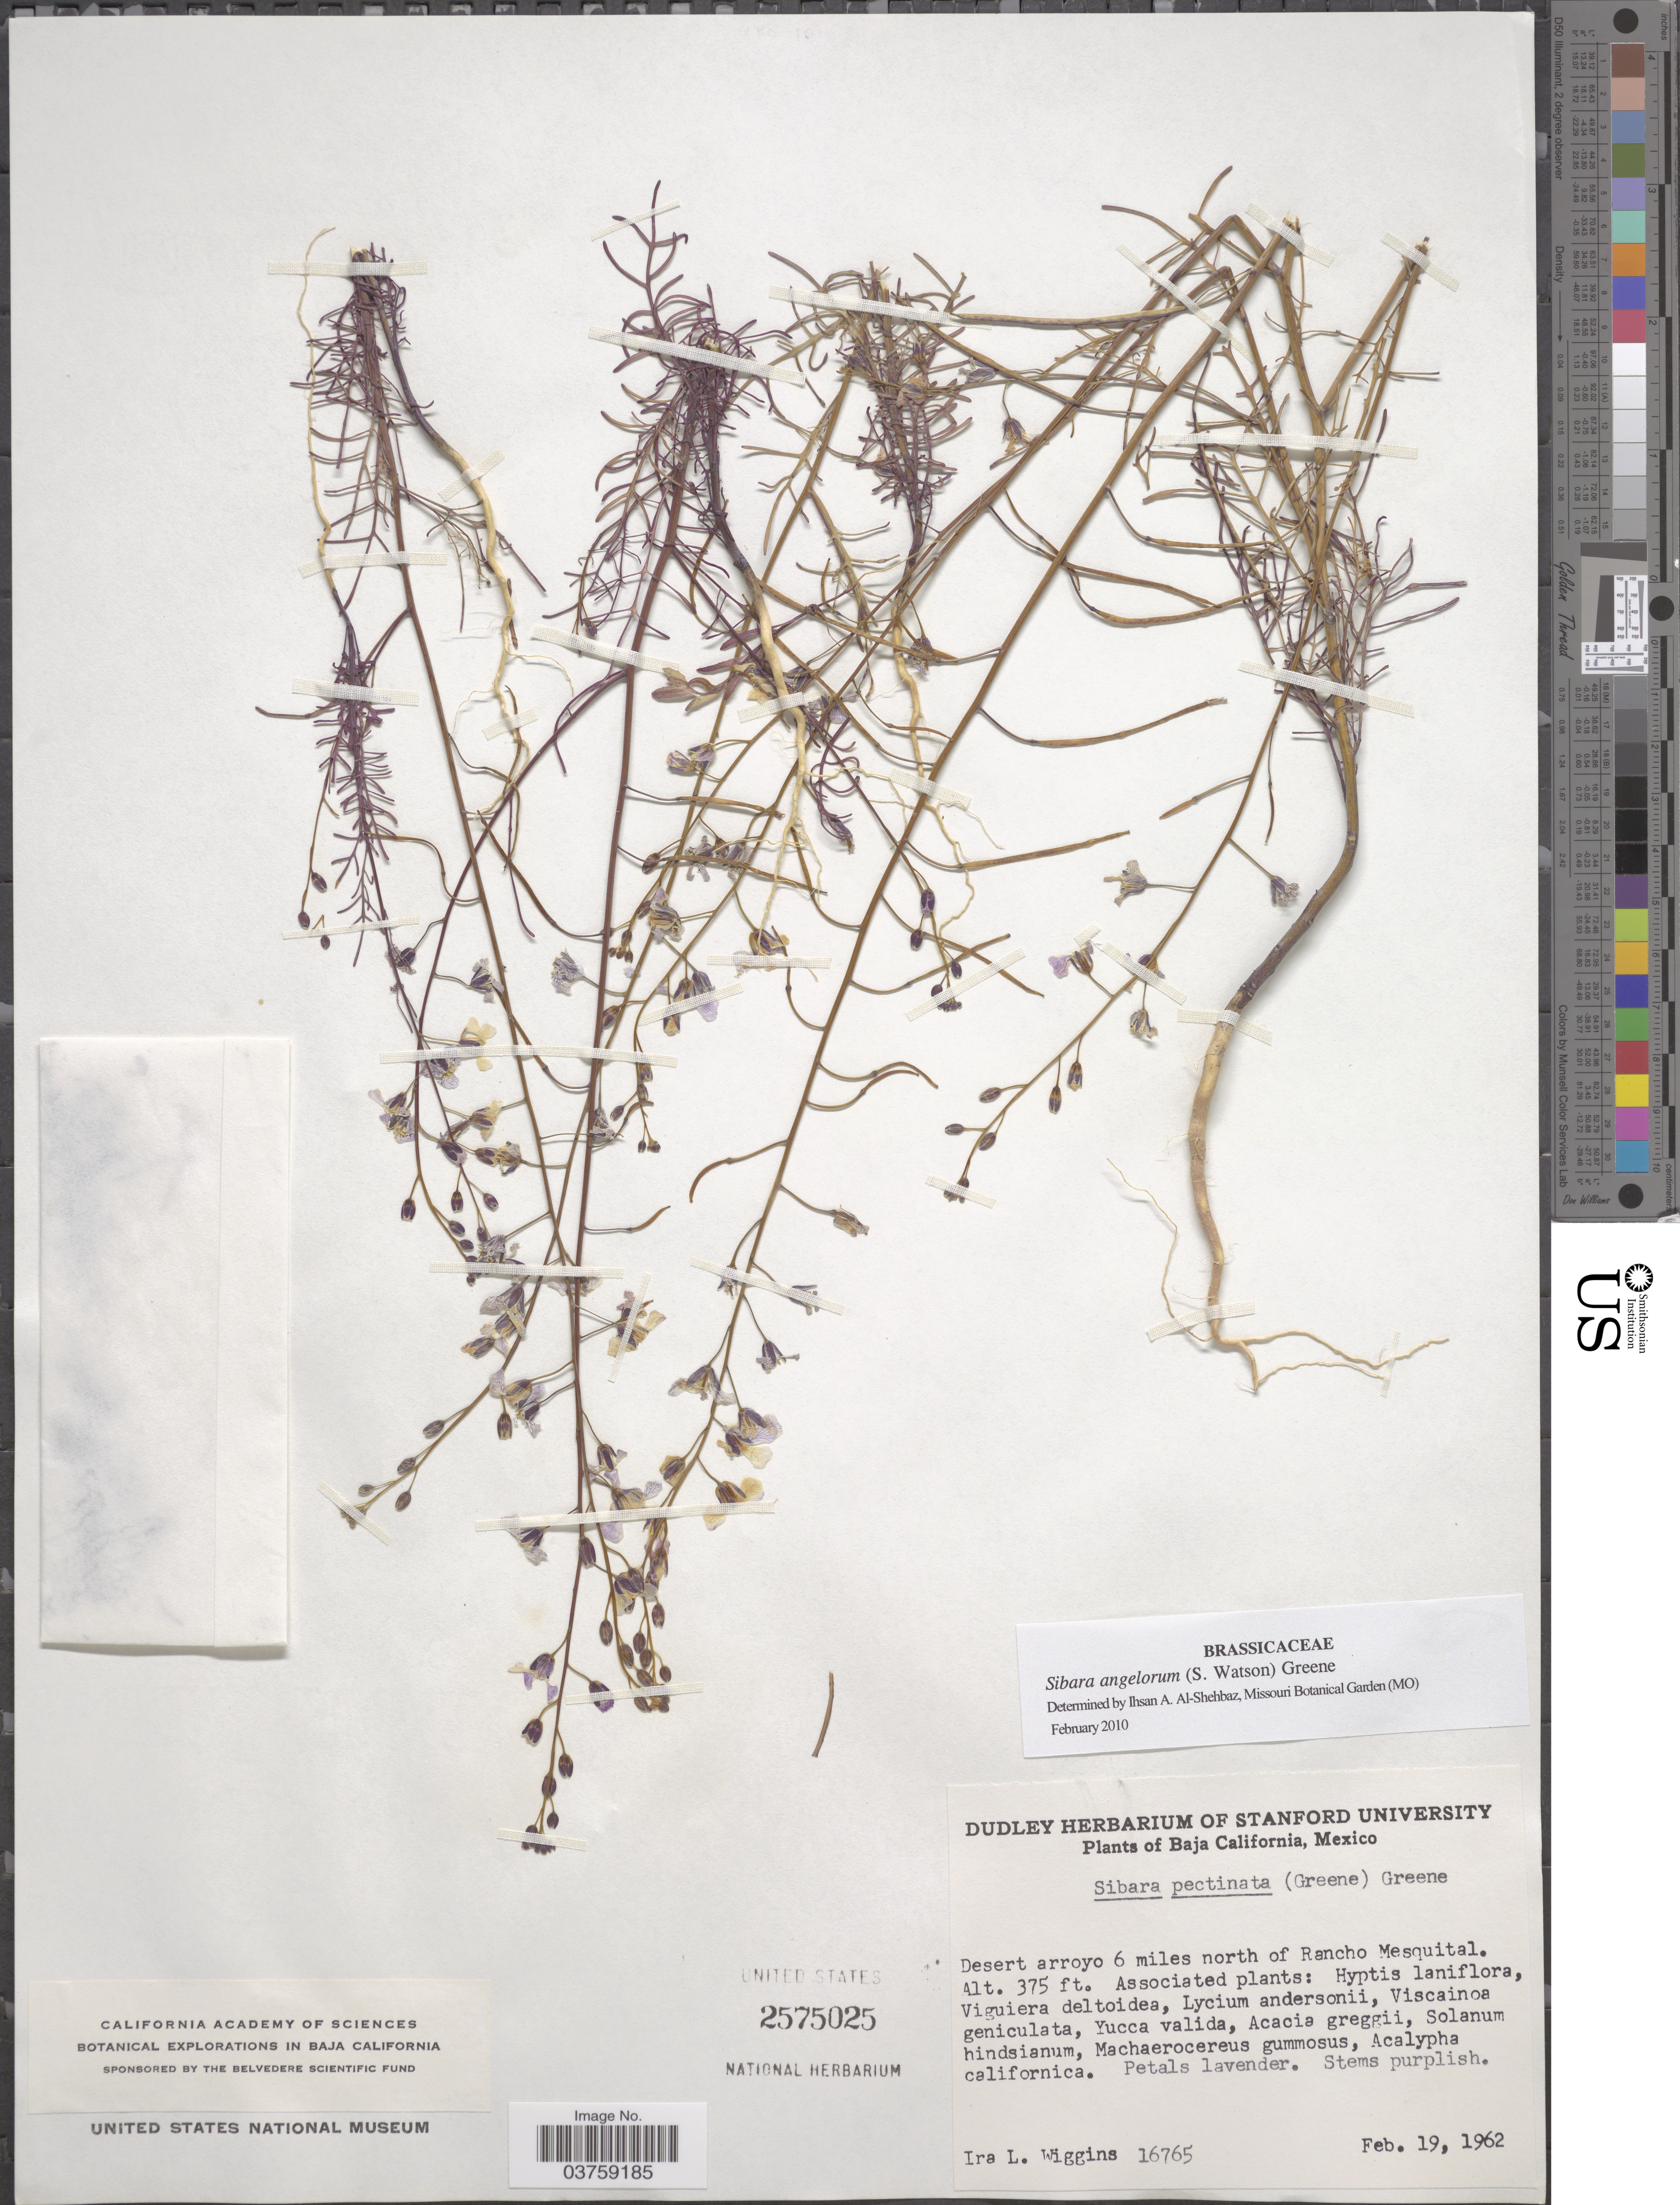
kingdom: Plantae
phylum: Tracheophyta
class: Magnoliopsida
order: Brassicales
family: Brassicaceae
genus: Sibara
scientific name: Sibara angelorum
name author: (S. Watson) Greene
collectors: I. L. Wiggins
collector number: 16765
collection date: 1962-02-19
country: Mexico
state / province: Baja California Norte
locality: Desert arroyo 6 miles north of Rancho Mesquital.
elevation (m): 114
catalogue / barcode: US 2575025